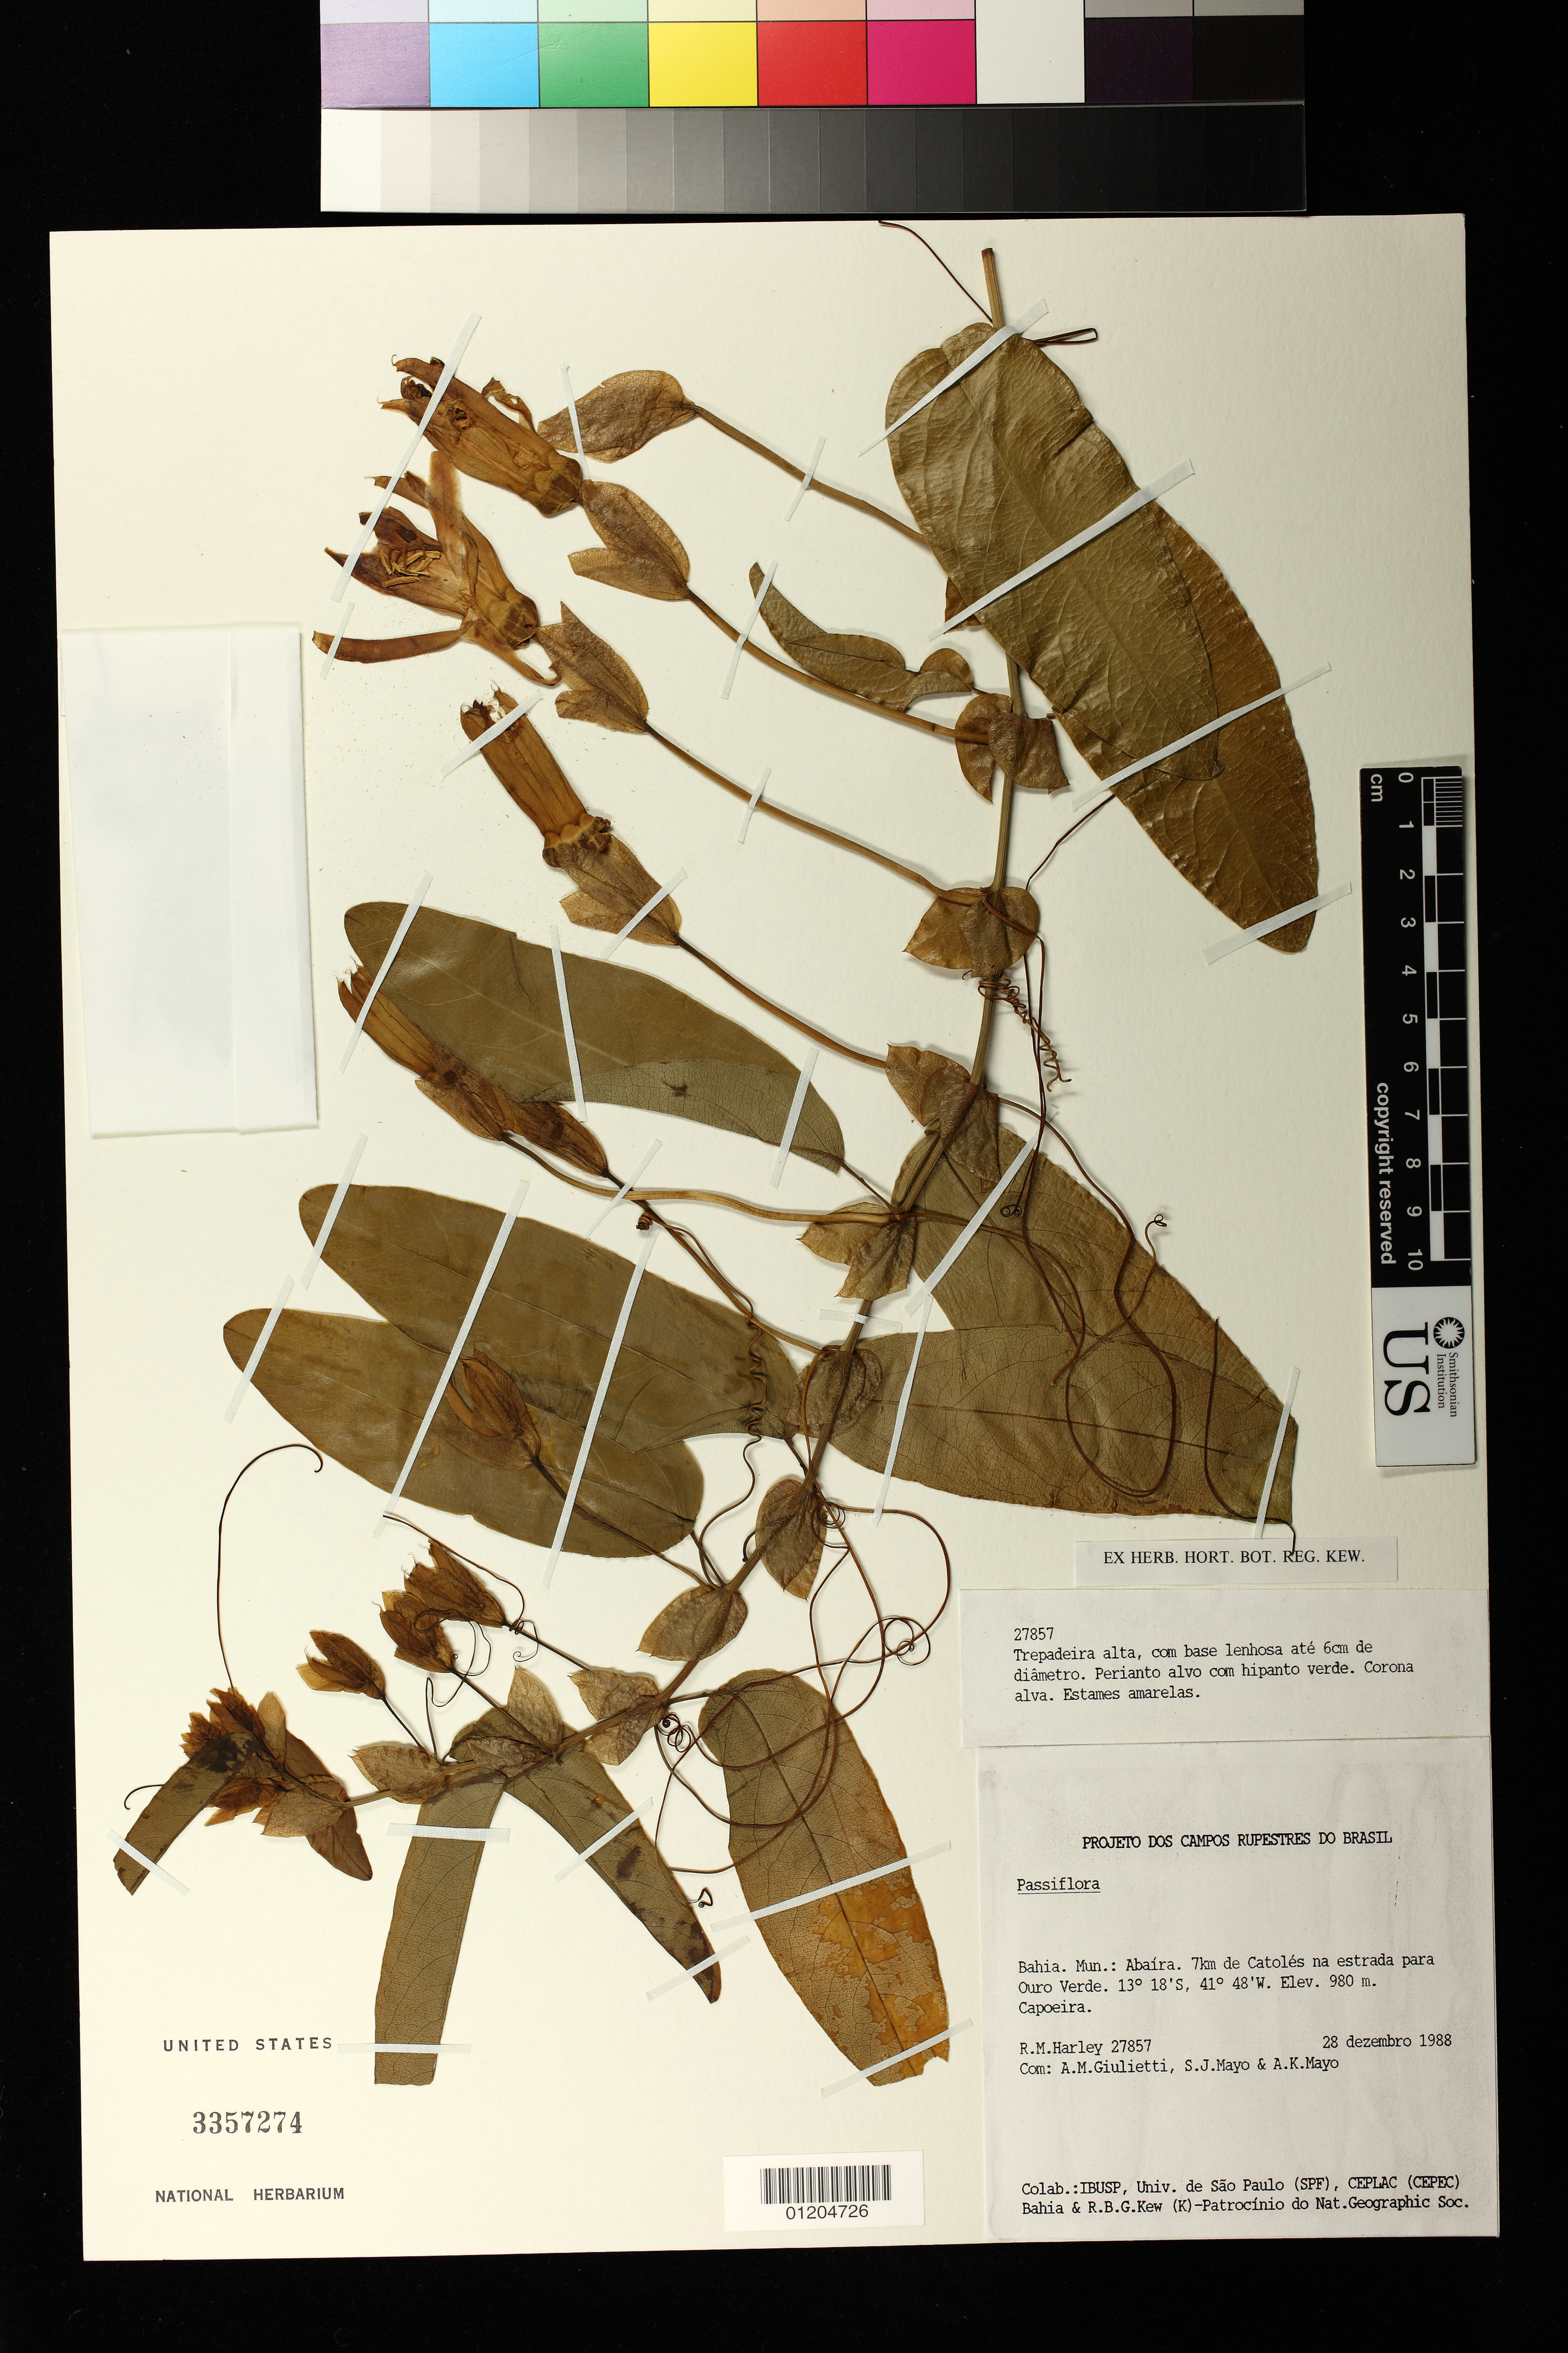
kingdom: Plantae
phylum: Tracheophyta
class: Magnoliopsida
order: Malpighiales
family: Passifloraceae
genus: Passiflora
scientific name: Passiflora silvestris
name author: Vell.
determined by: Strong, Mark T., (BOT), Smithsonian Institution - National Museum of Natural History (UNITED STATES)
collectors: R. M. Harley, A. Giulietti, S. J. Mayo & A. Mayo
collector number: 27857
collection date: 1988-12-28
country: Brazil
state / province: Bahia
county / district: Abaira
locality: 7km de Catoles na estrada para Ouro Verde. Capoeira.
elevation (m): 980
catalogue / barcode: US 3357274